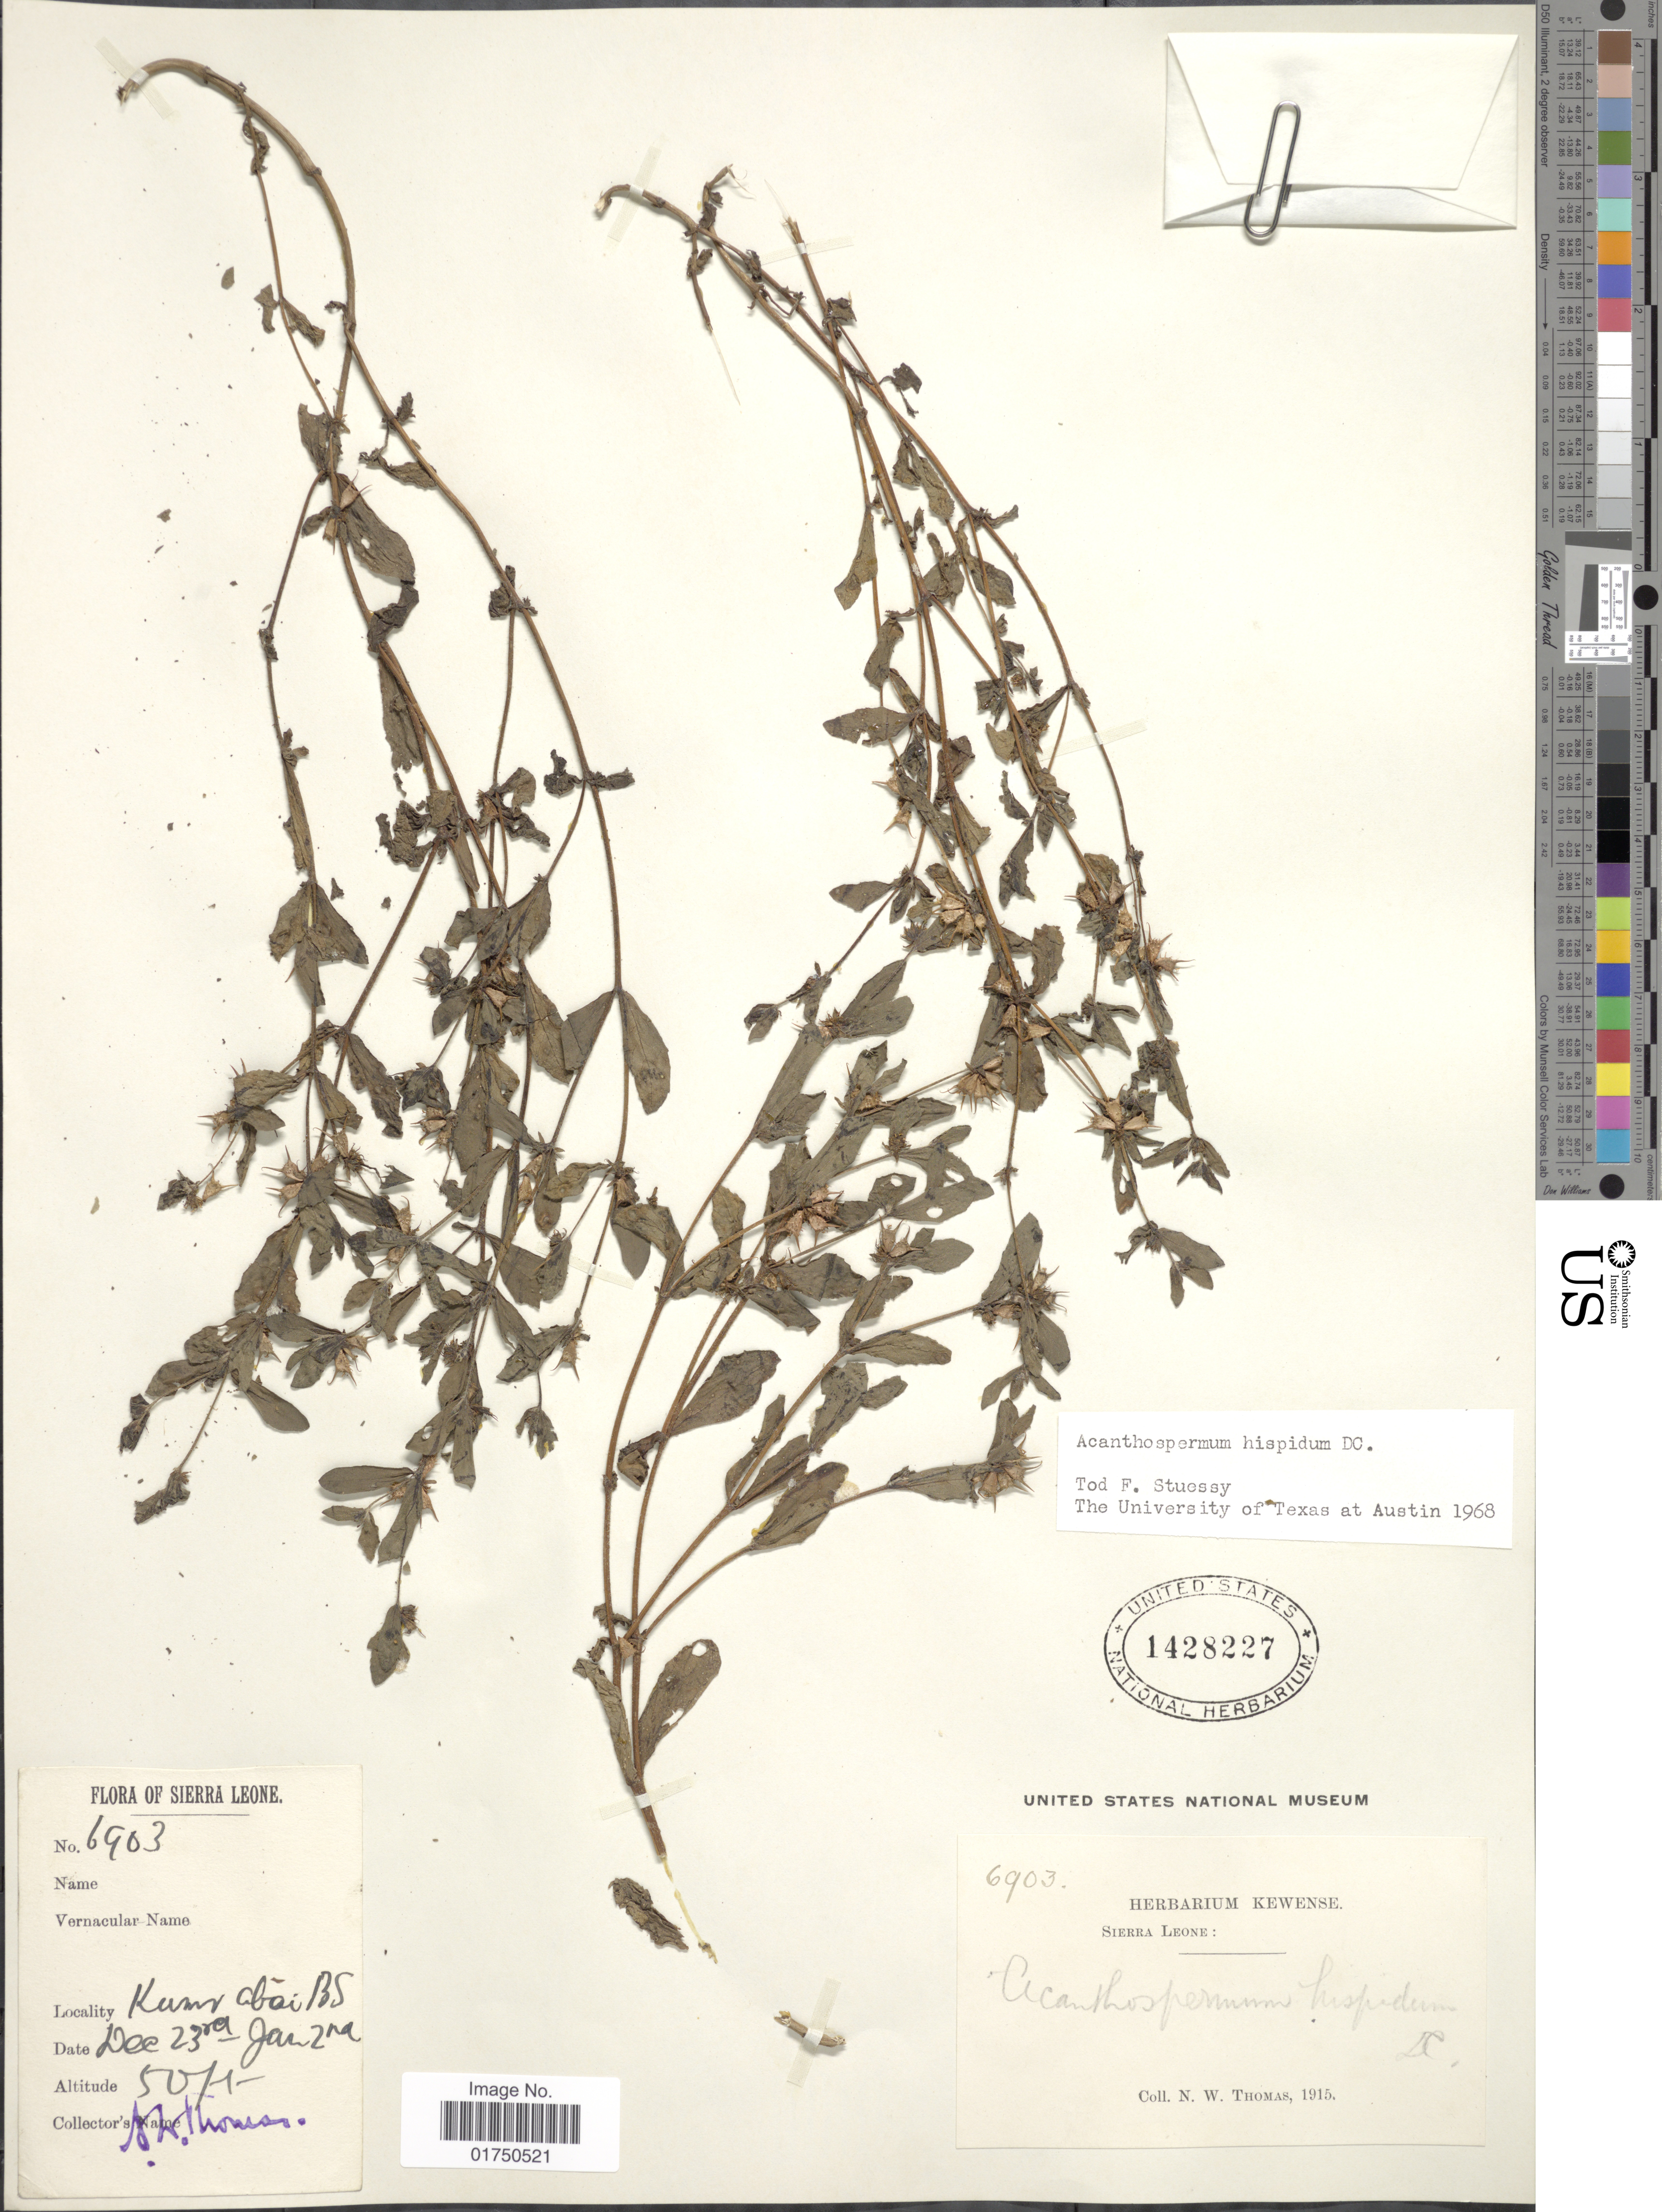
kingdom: Plantae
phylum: Tracheophyta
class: Magnoliopsida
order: Asterales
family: Asteraceae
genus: Acanthospermum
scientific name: Acanthospermum hispidum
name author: DC.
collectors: N. Thomas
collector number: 6903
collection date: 1915-12-23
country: Sierra Leone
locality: Sierra Leone. Kumrabai BS. [interpreted]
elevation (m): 15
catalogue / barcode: US 1428227